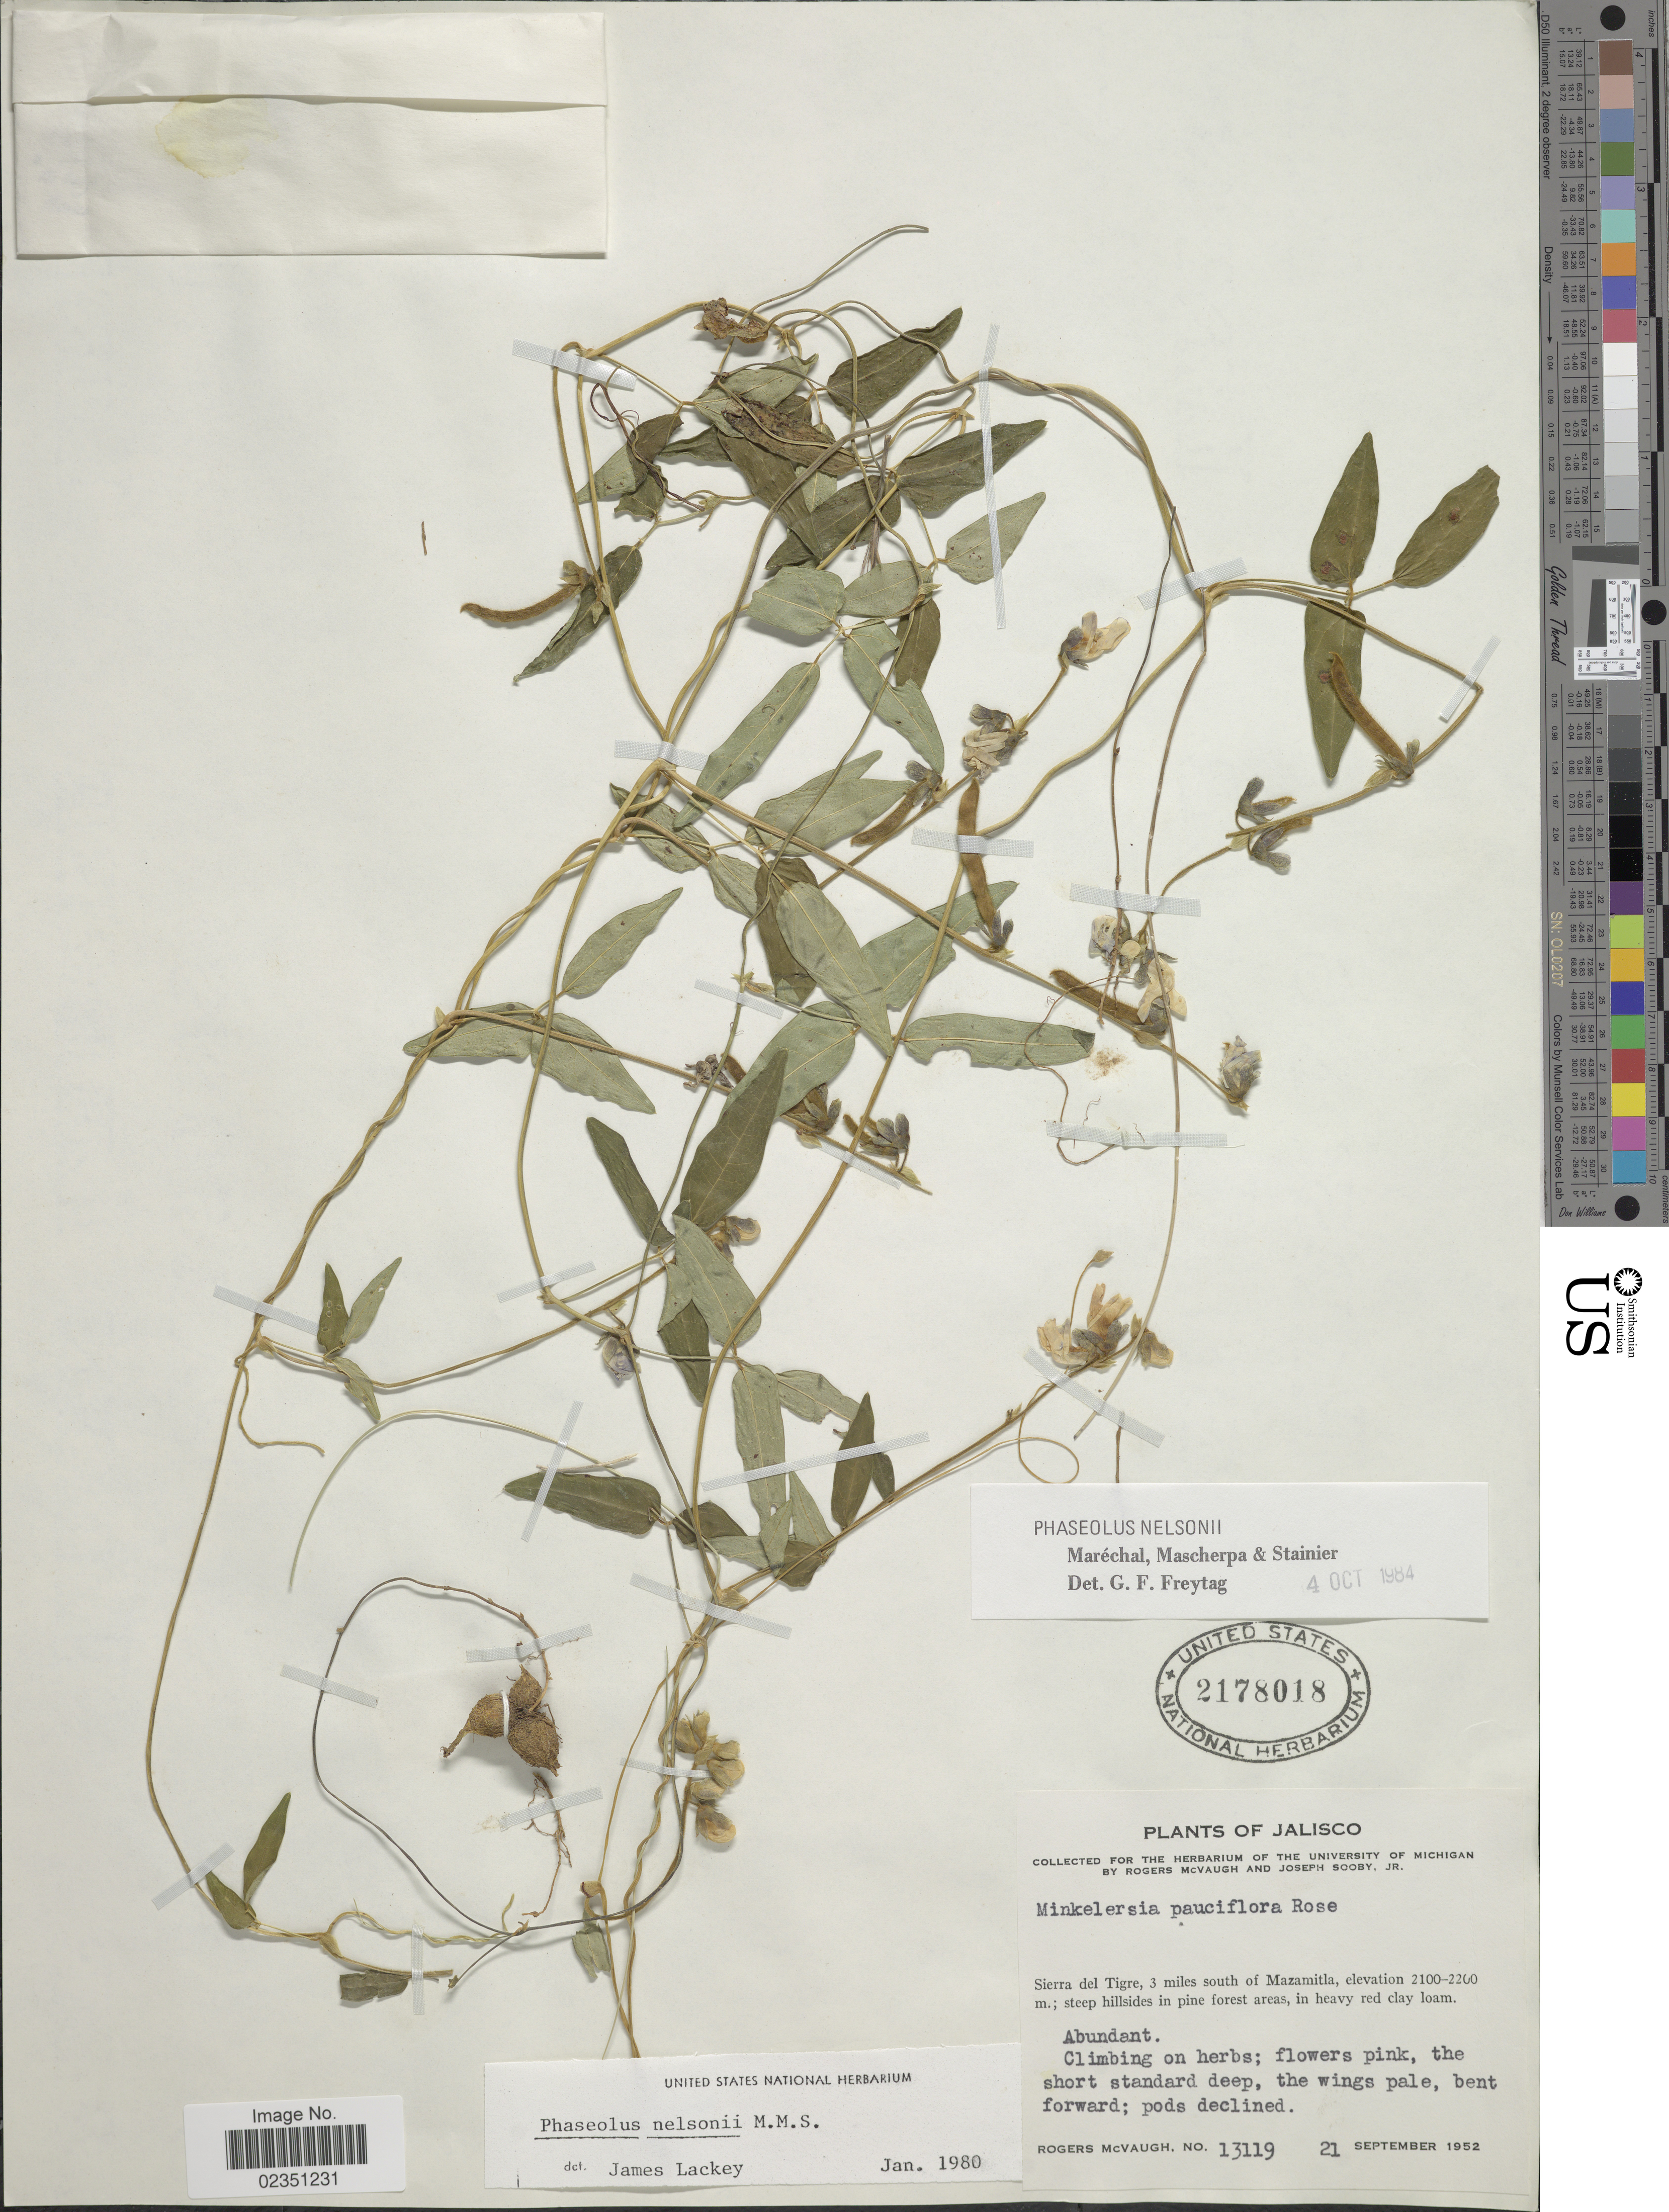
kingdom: Plantae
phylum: Tracheophyta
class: Magnoliopsida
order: Fabales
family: Fabaceae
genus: Phaseolus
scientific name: Phaseolus nelsonii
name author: Maréchal & et al.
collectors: R. McVaugh & J. Sooby Jr.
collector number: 13119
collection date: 1952-09-21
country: Mexico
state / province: Jalisco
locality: Sierra del Tigre, 3 miles south of Mazamitla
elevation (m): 2100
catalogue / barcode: US 2178018